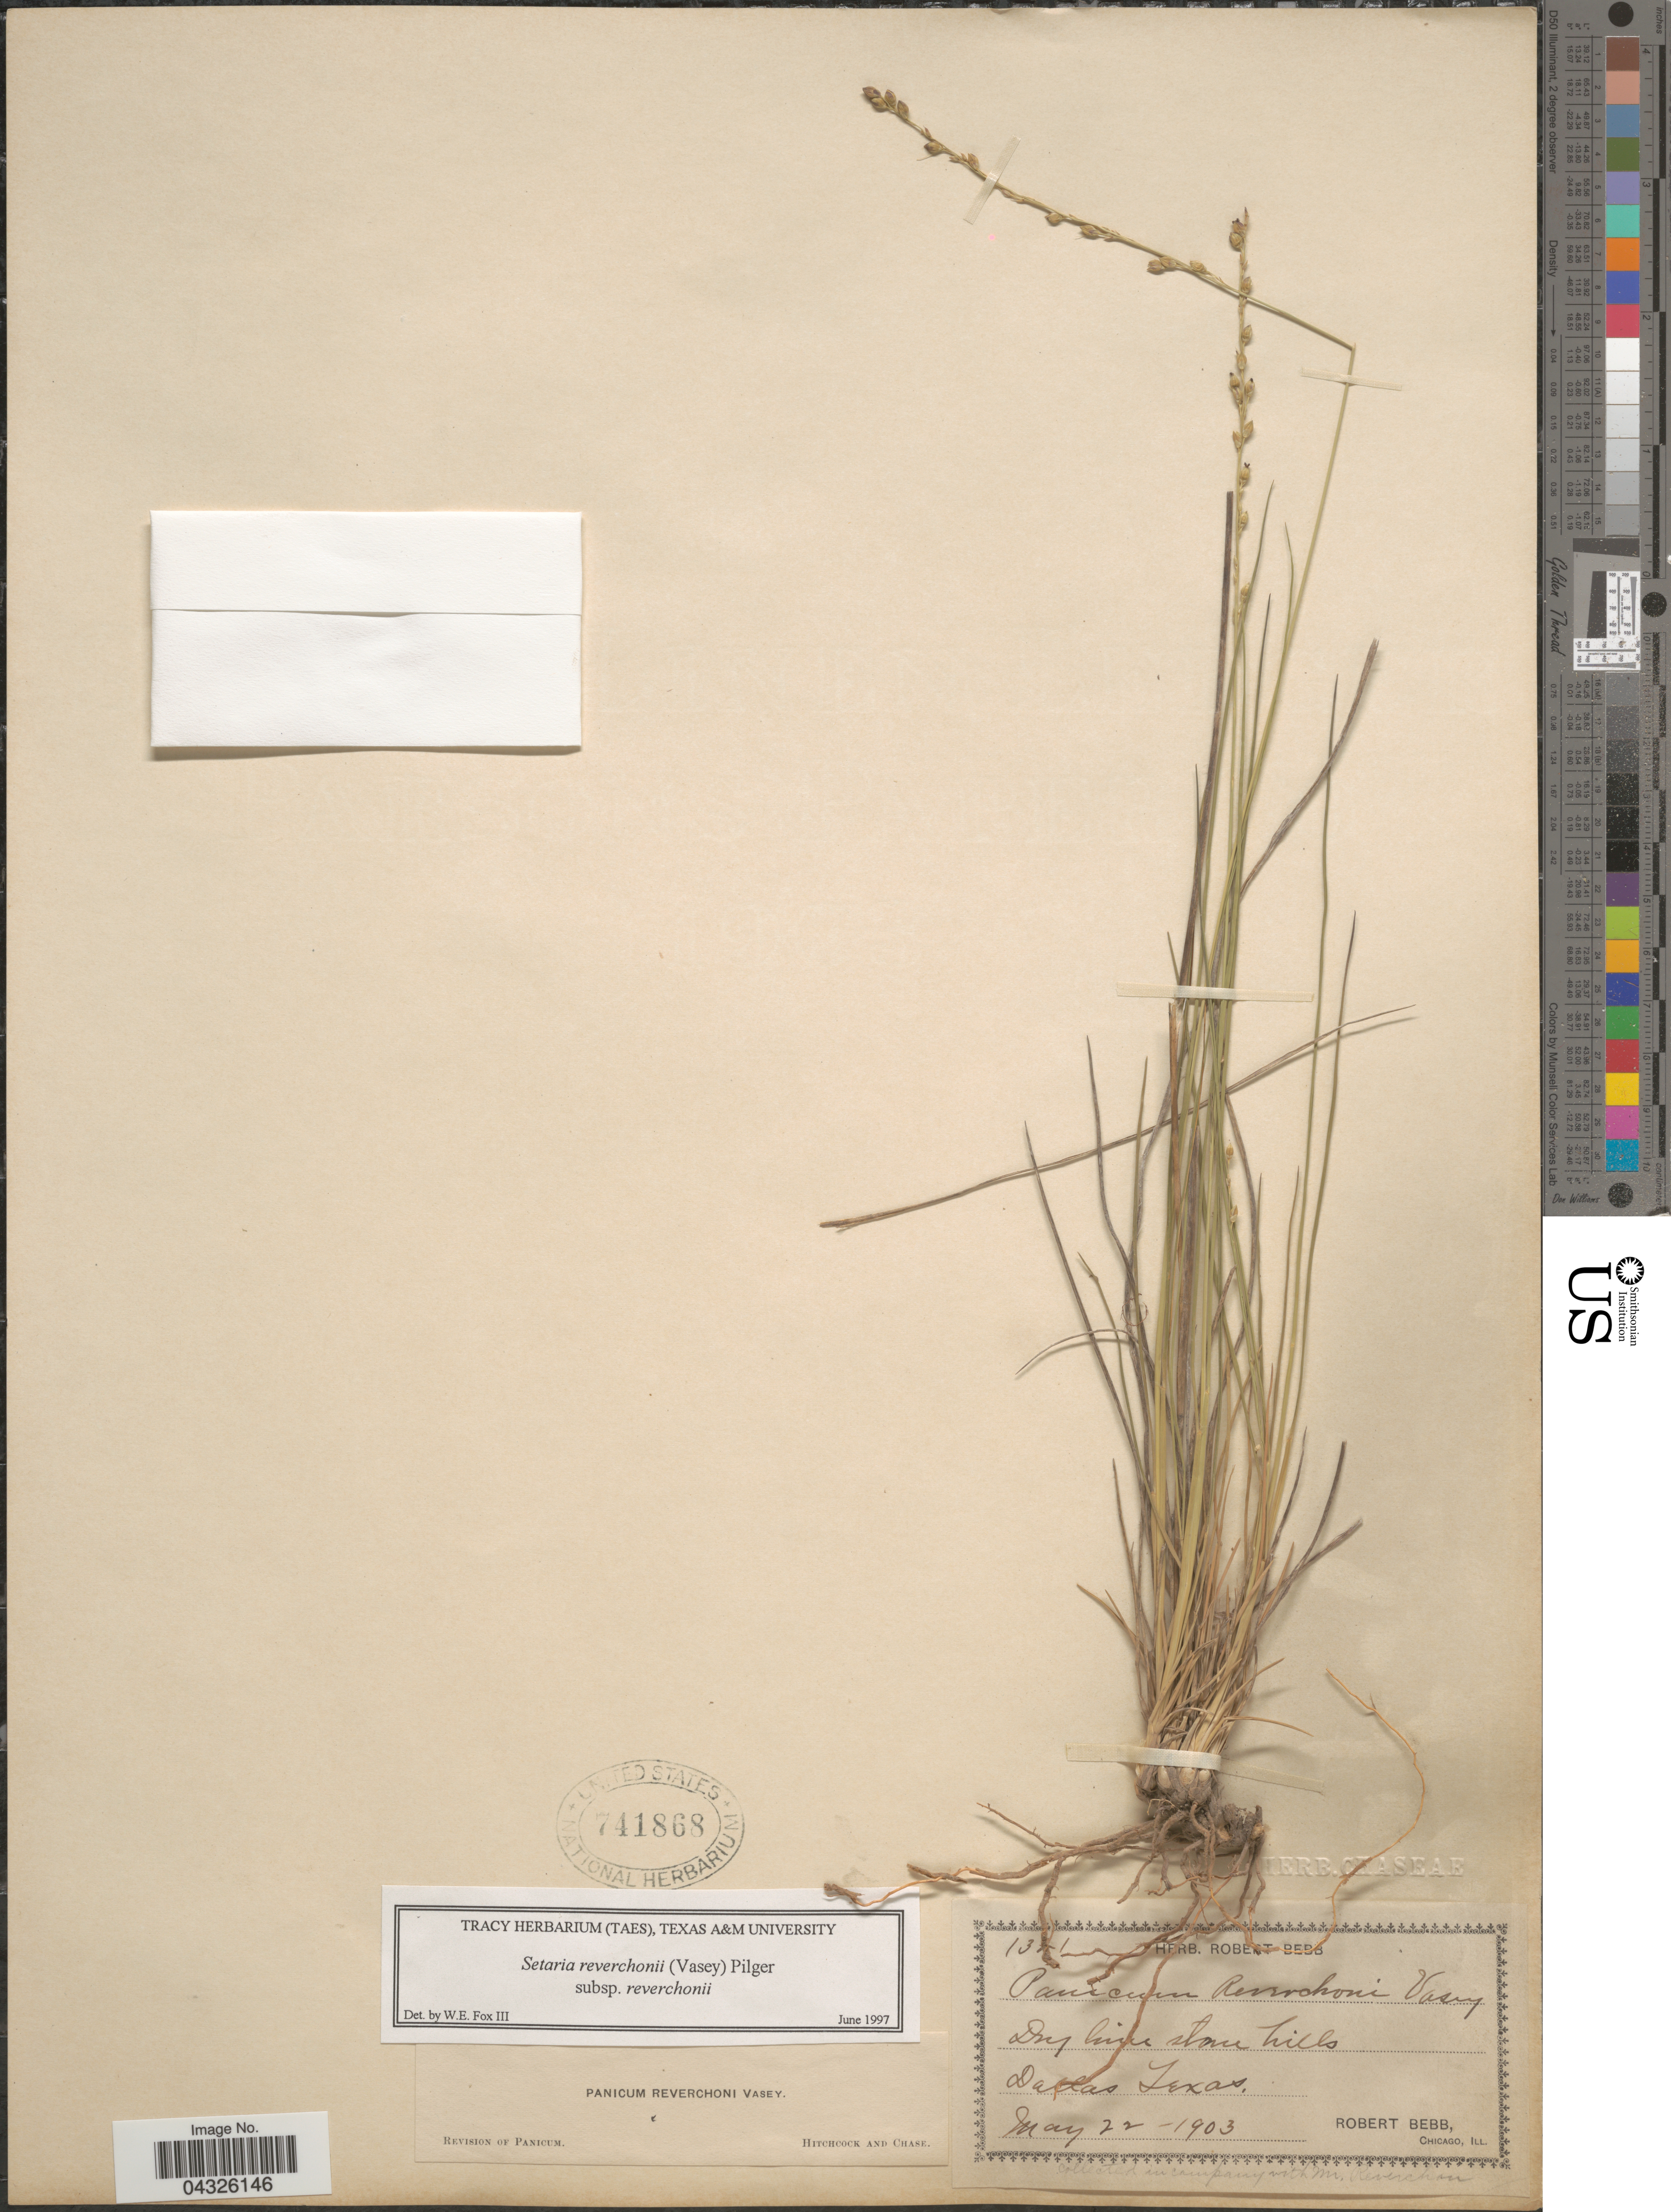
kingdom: Plantae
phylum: Tracheophyta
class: Liliopsida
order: Poales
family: Poaceae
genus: Panicum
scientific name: Panicum reverchoni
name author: Vasey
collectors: R. Bebb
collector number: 13!1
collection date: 1903-05-22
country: United States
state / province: Texas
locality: Dallas.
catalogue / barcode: US 741868